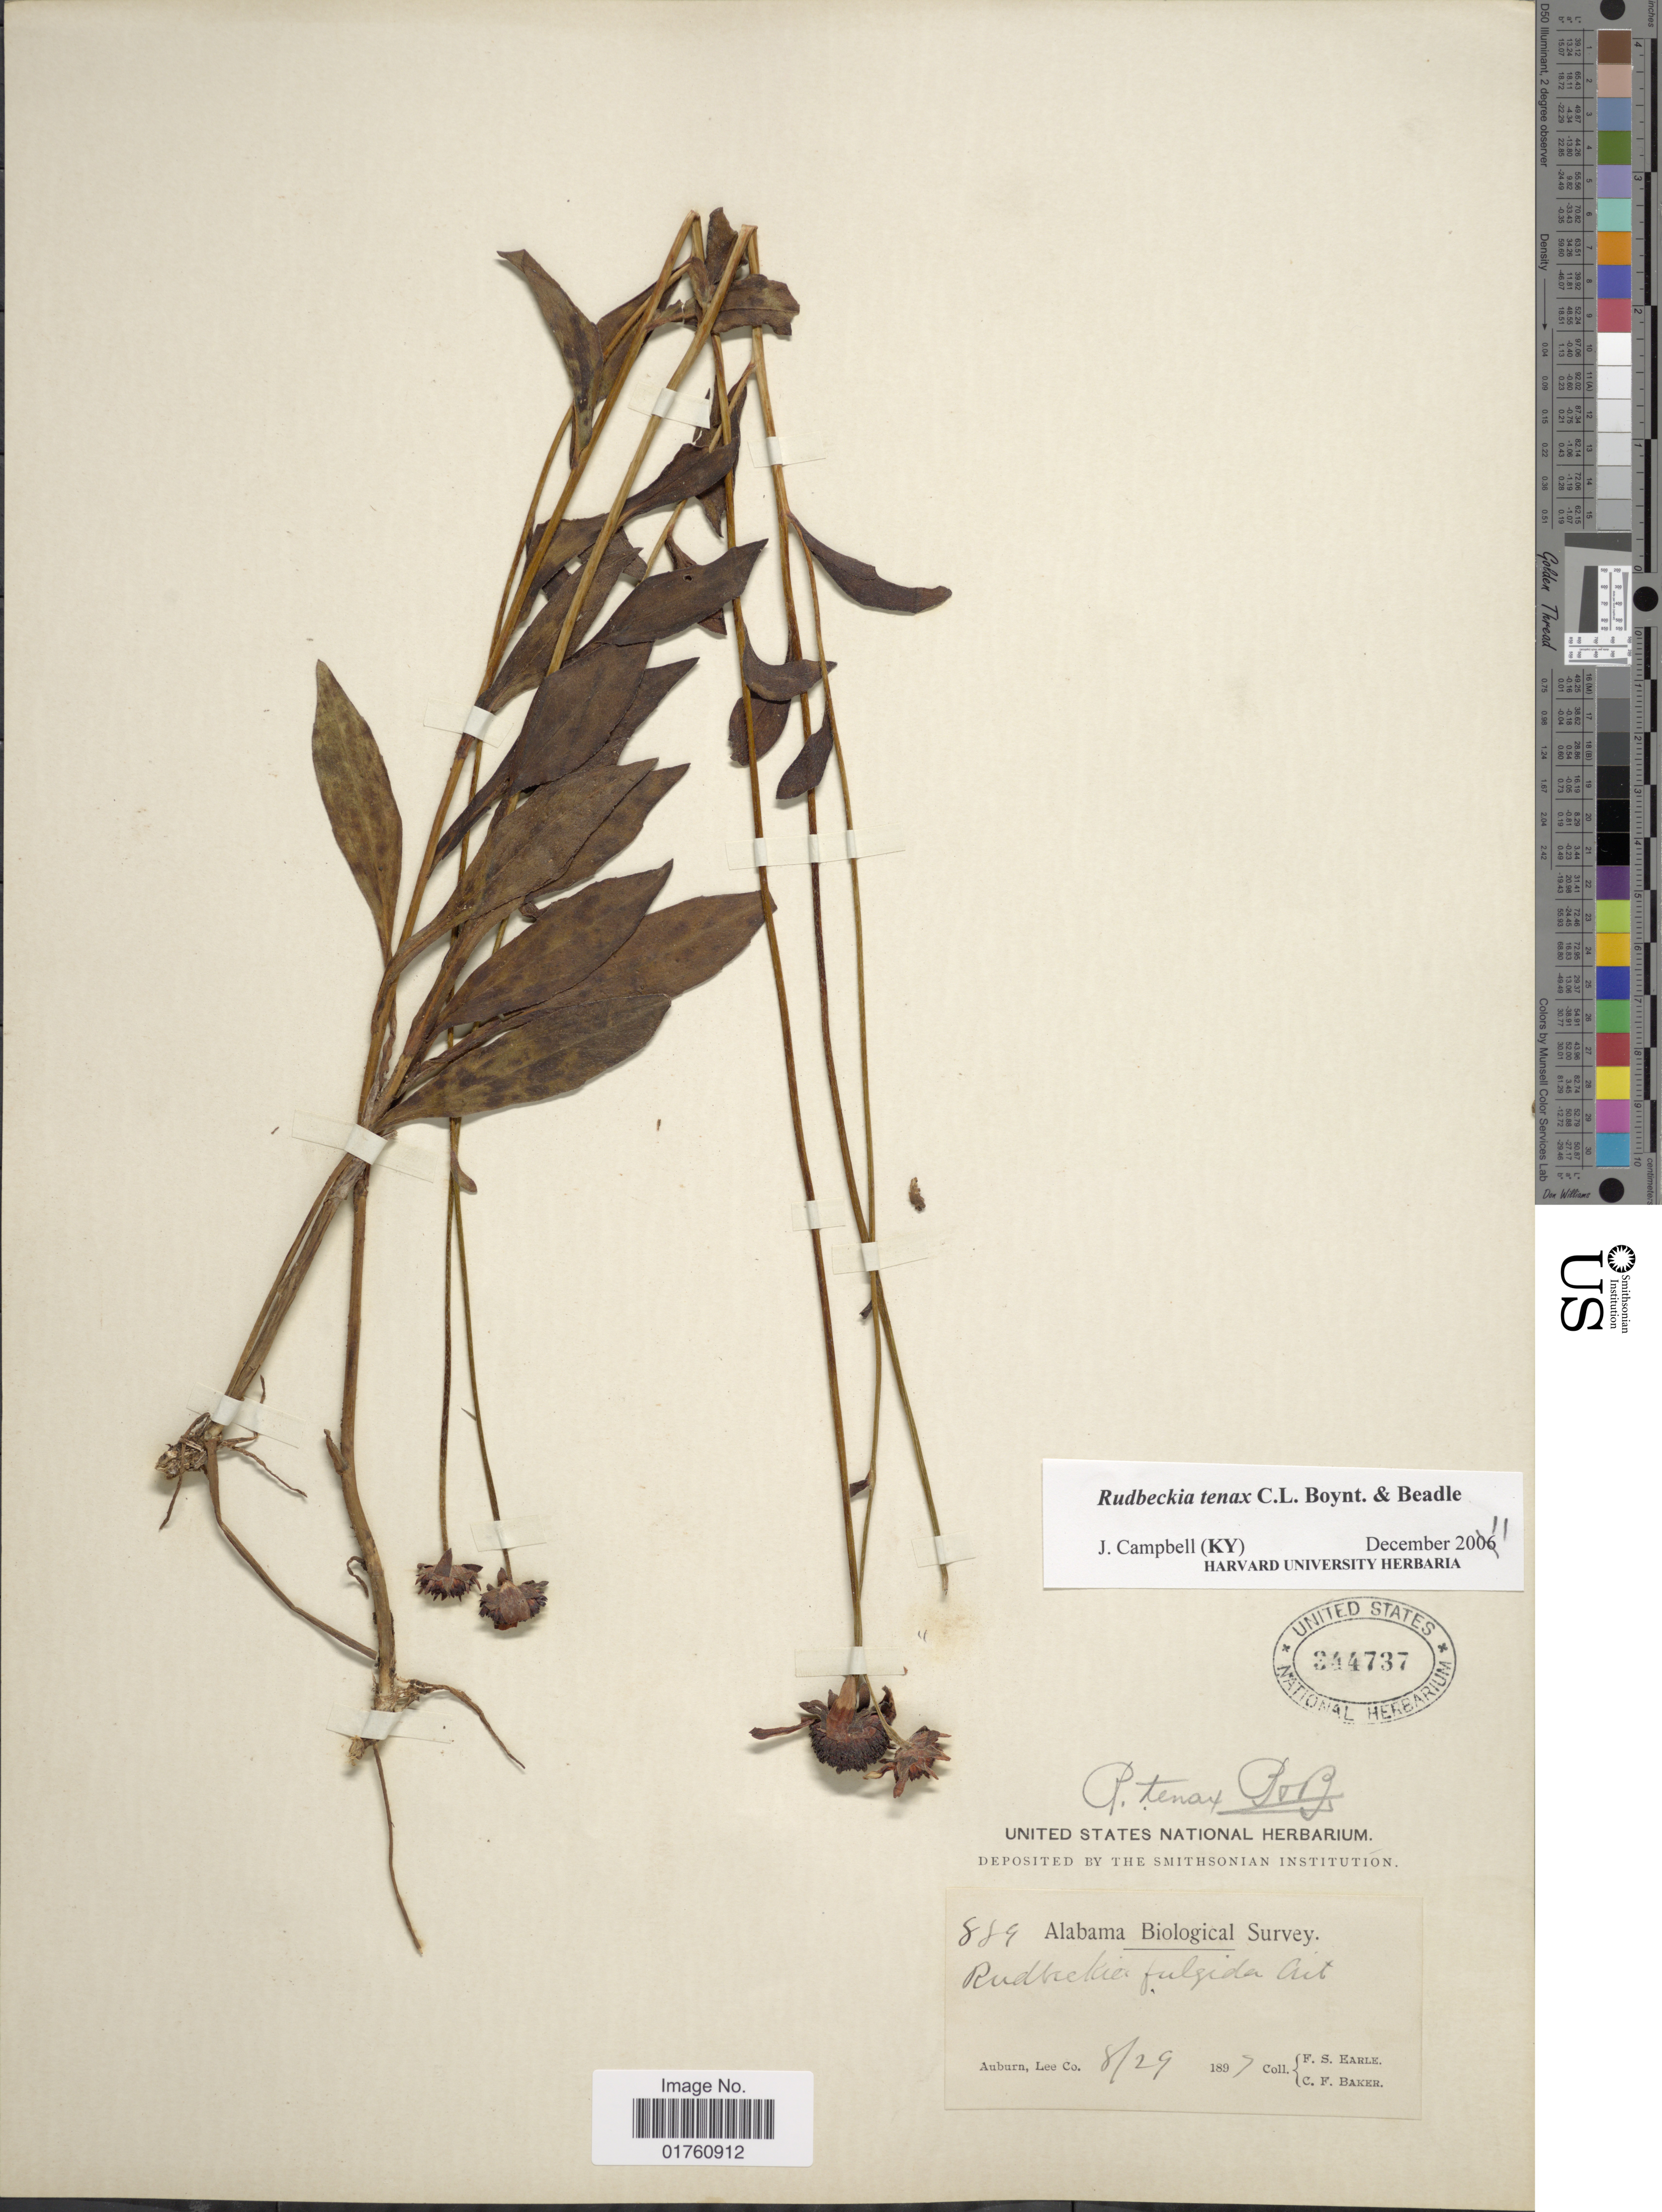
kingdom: Plantae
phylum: Tracheophyta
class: Magnoliopsida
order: Asterales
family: Asteraceae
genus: Rudbeckia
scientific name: Rudbeckia tenax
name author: C.L. Boynton & Beadle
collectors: F. S. Earle & C. F. Baker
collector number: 889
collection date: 1897-08-29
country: United States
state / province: Alabama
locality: Auburn, Lee Co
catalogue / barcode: US 344737